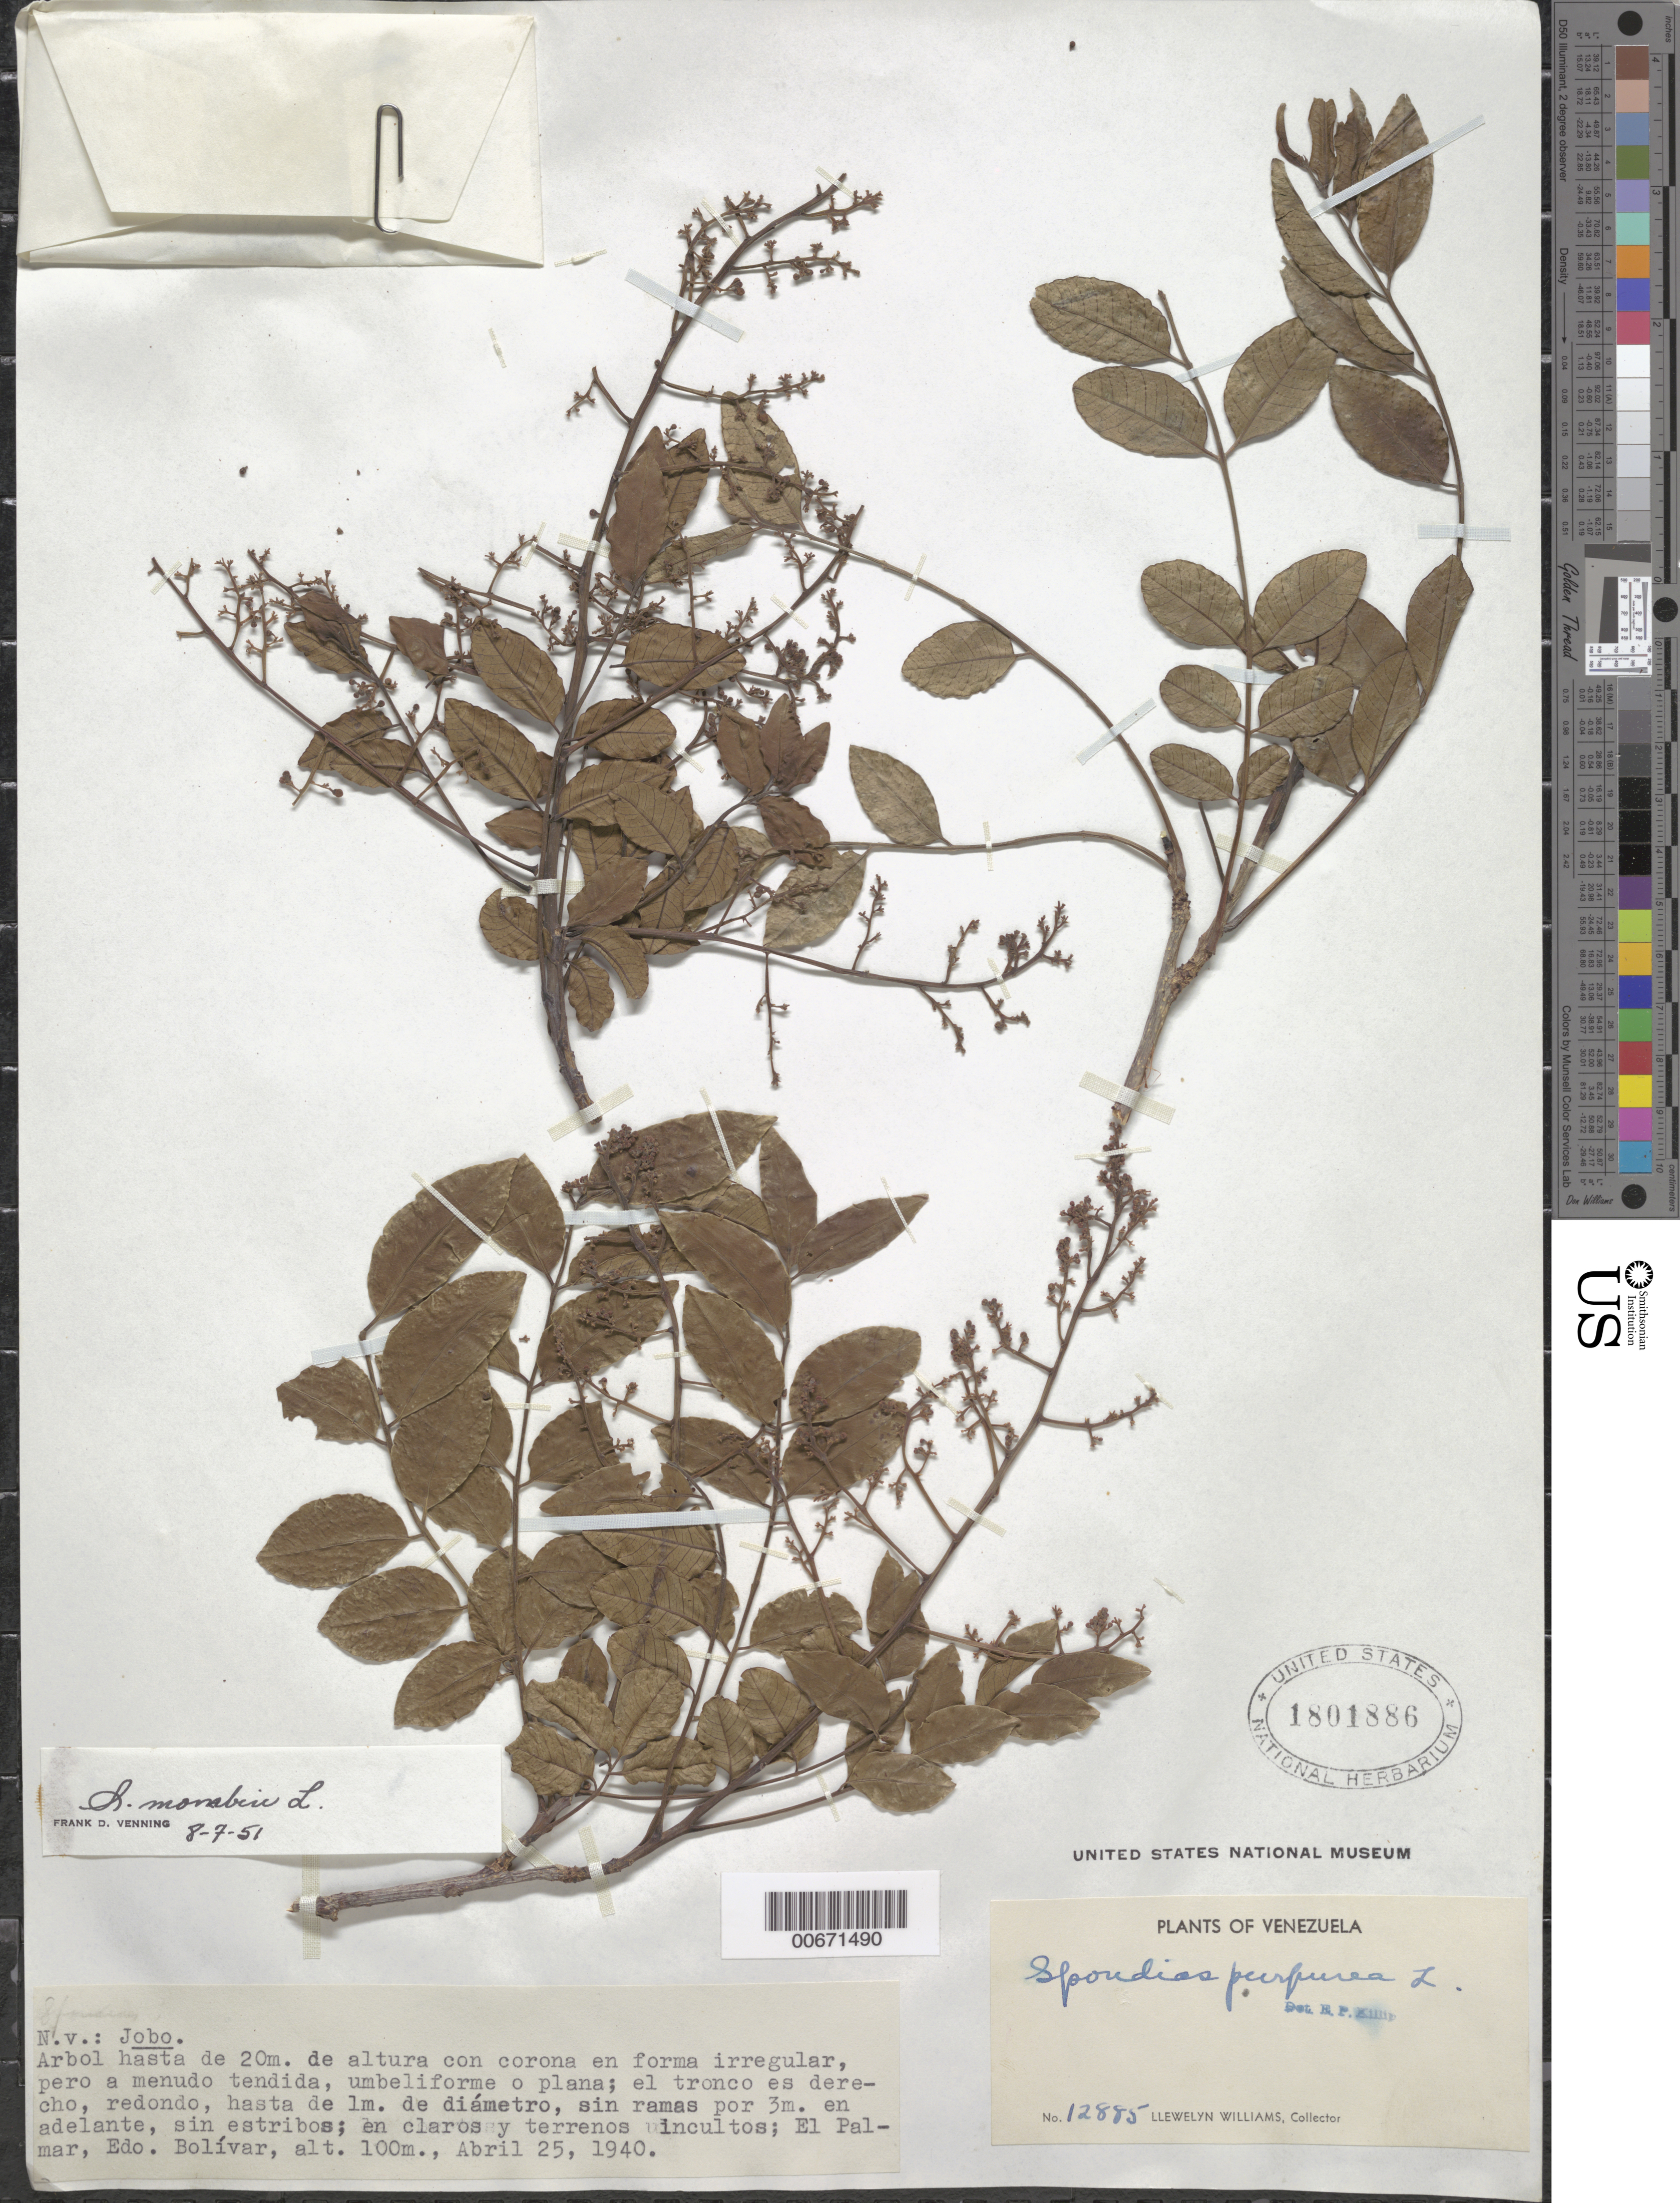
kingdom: Plantae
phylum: Tracheophyta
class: Magnoliopsida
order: Sapindales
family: Anacardiaceae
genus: Spondias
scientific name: Spondias mombin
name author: L.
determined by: Venning, F. D.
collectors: Ll. Williams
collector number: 12885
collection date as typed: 25-Apr-40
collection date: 1940-04-25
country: Venezuela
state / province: Bolívar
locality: El Palmar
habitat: In uncultivated land and clearings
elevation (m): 100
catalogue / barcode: US 1801886